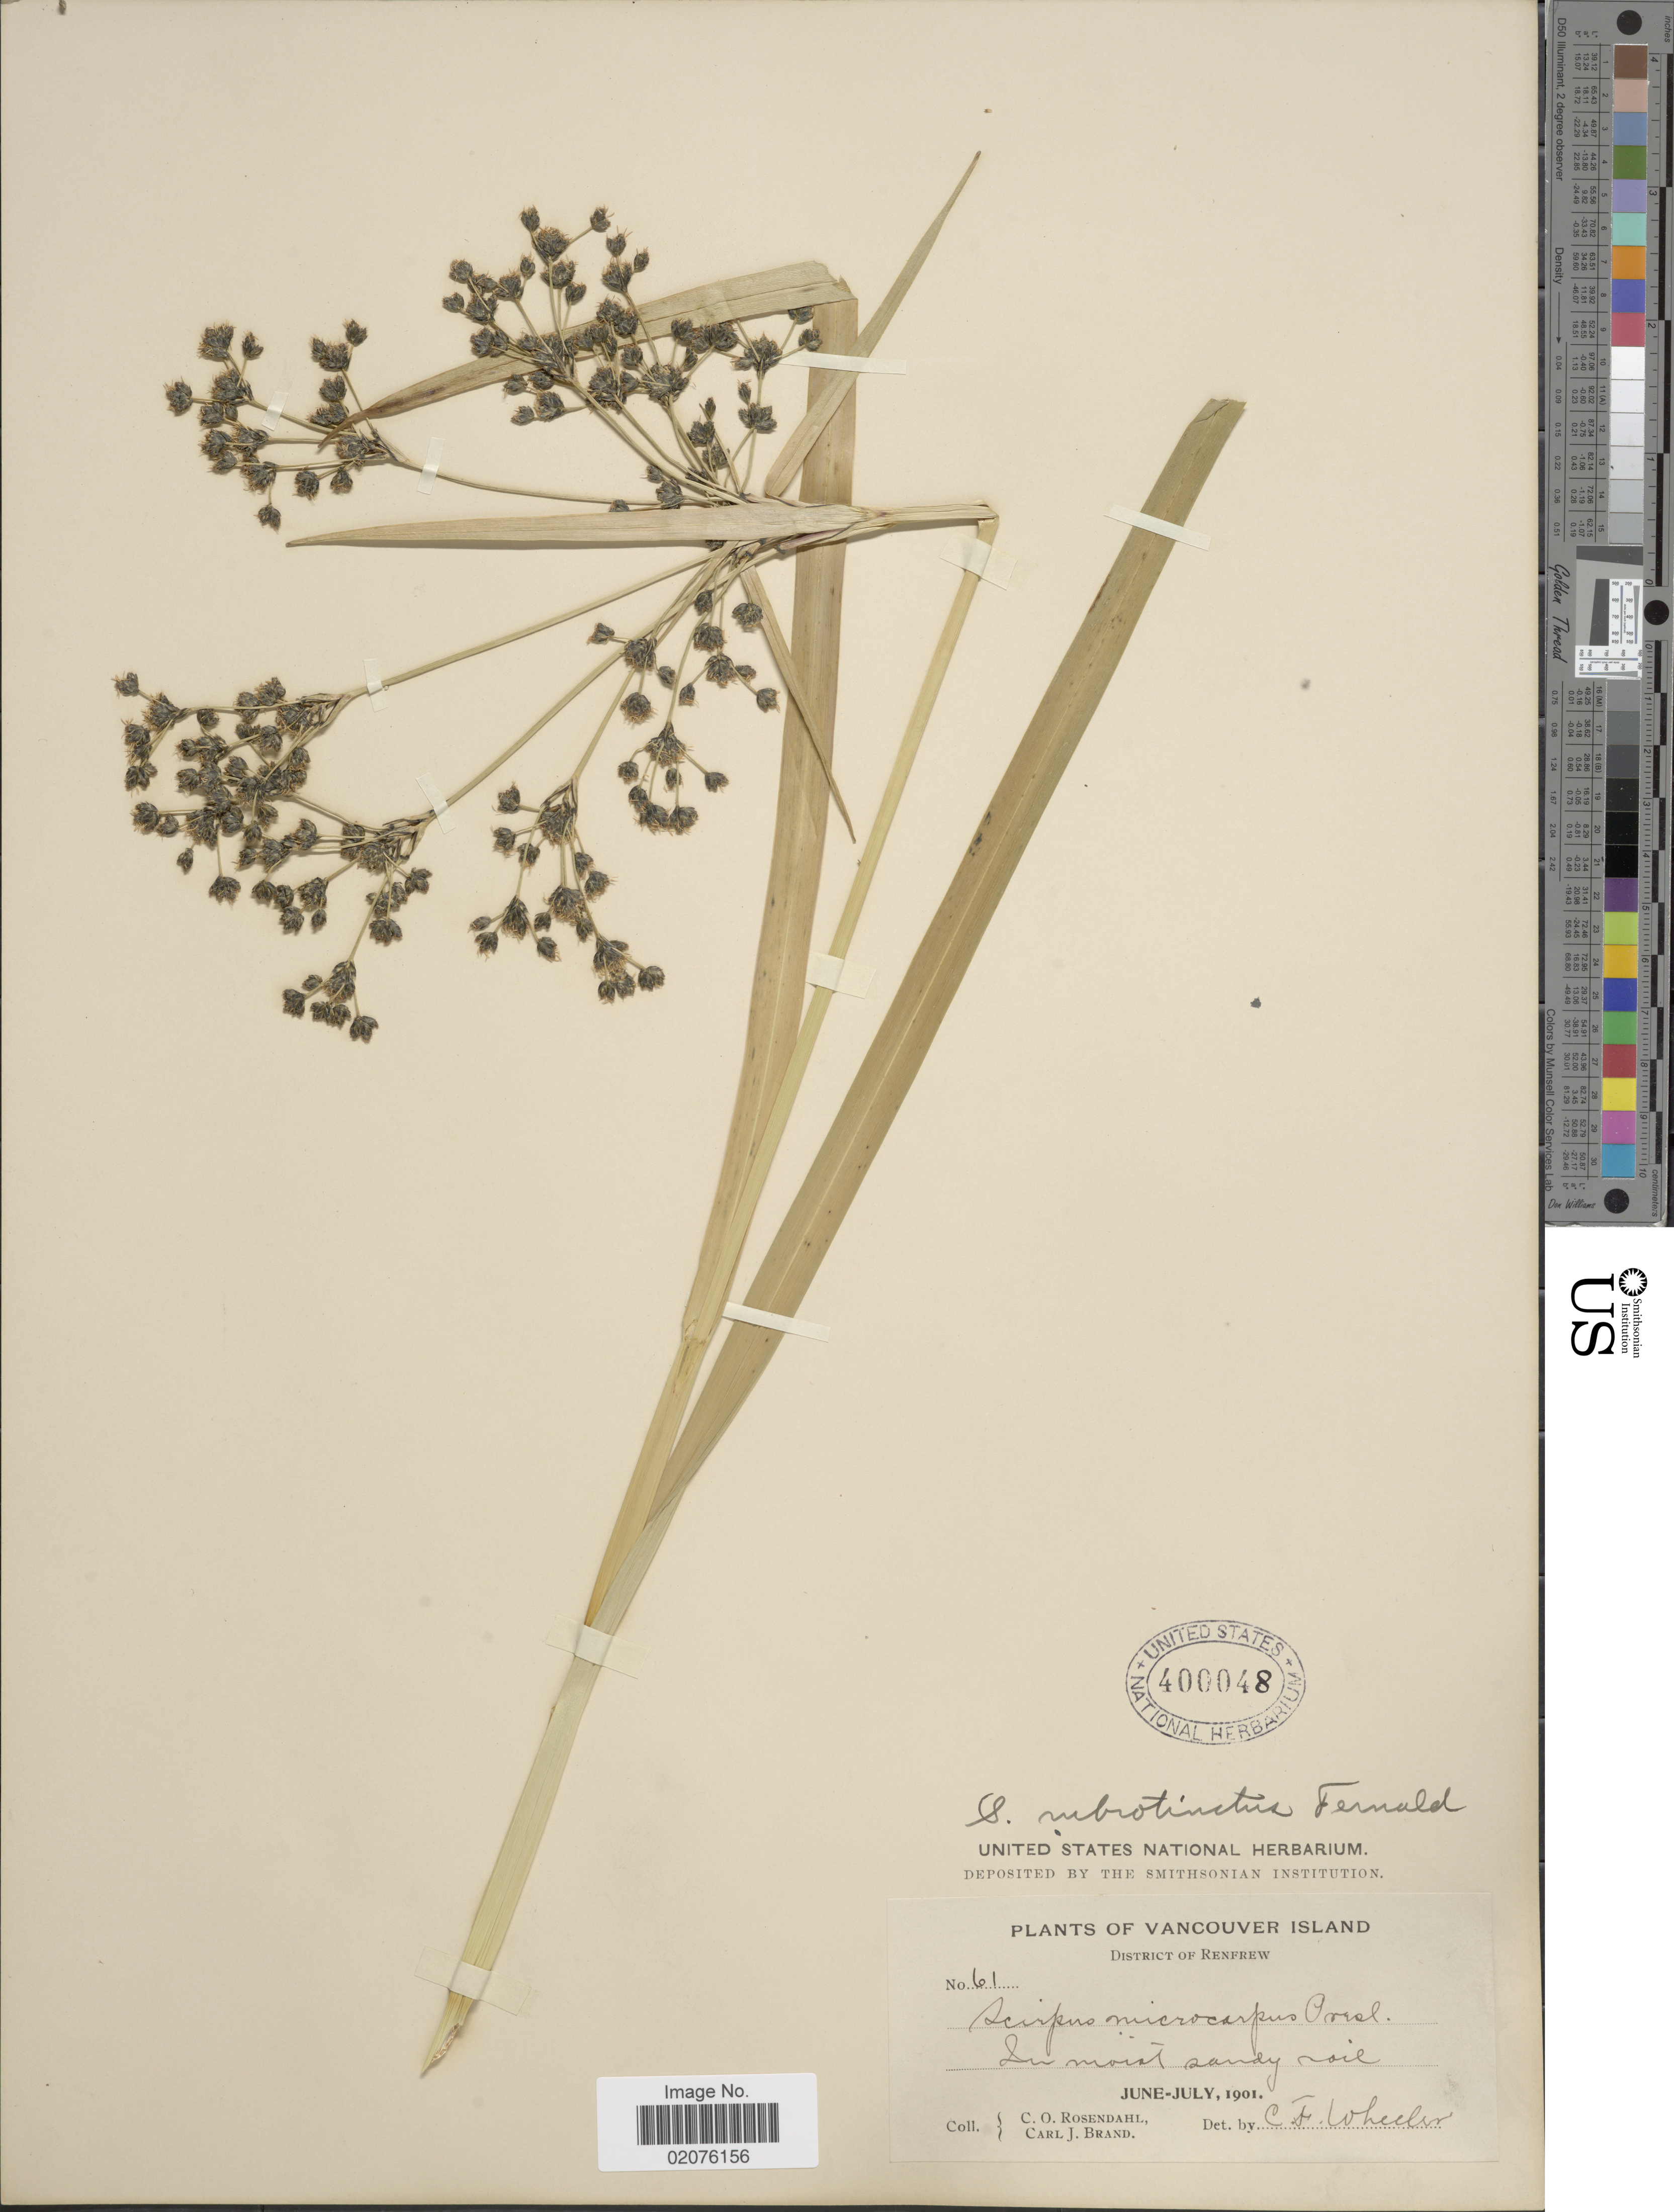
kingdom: Plantae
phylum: Tracheophyta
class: Liliopsida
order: Poales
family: Cyperaceae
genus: Scirpus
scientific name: Scirpus microcarpus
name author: J. Presl & C. Presl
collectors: C. O. Rosendahl & C. J. Brand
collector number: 61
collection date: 1901-06/1901-07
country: Canada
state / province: British Columbia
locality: Vancouver Island, District of Renfrew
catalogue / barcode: US 400048